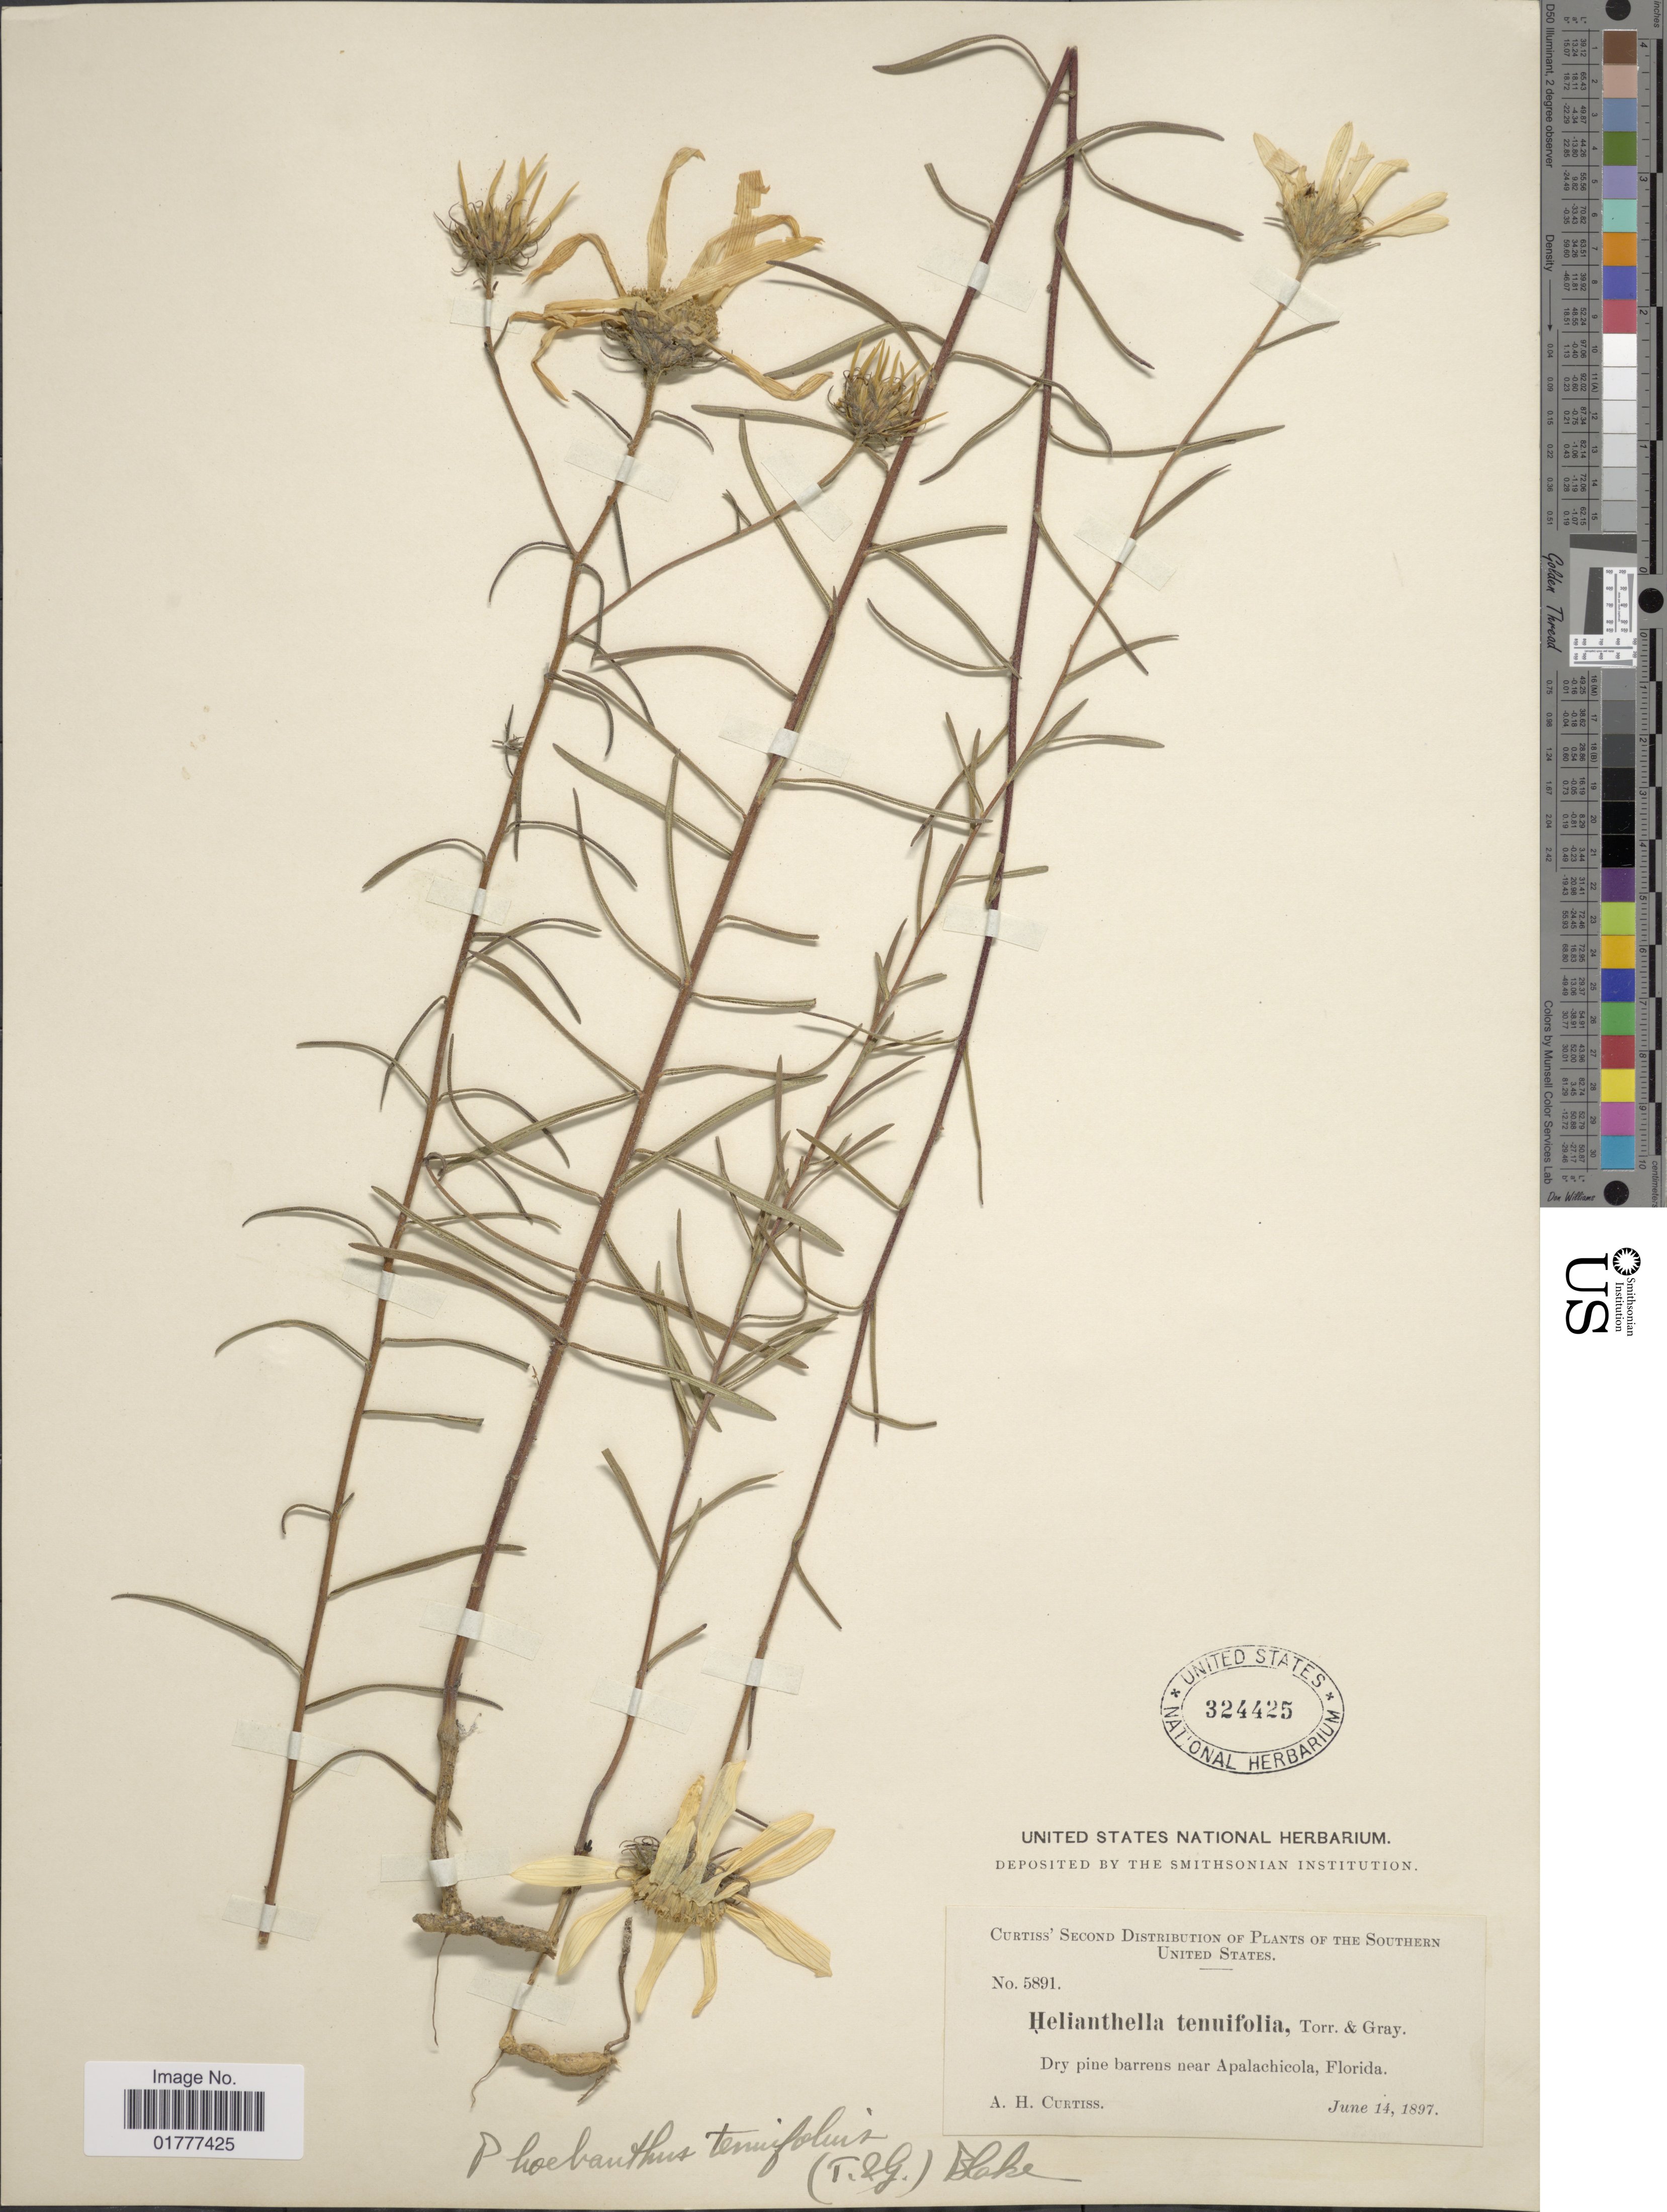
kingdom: Plantae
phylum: Tracheophyta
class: Magnoliopsida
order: Asterales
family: Asteraceae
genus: Phoebanthus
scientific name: Phoebanthus tenuifolius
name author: (Torr. & A. Gray) S.F. Blake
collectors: A. H. Curtiss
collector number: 5891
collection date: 1897-06-14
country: United States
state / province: Florida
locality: Dry pine barrens bear Apalachicola, Southern United States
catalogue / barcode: US 324425